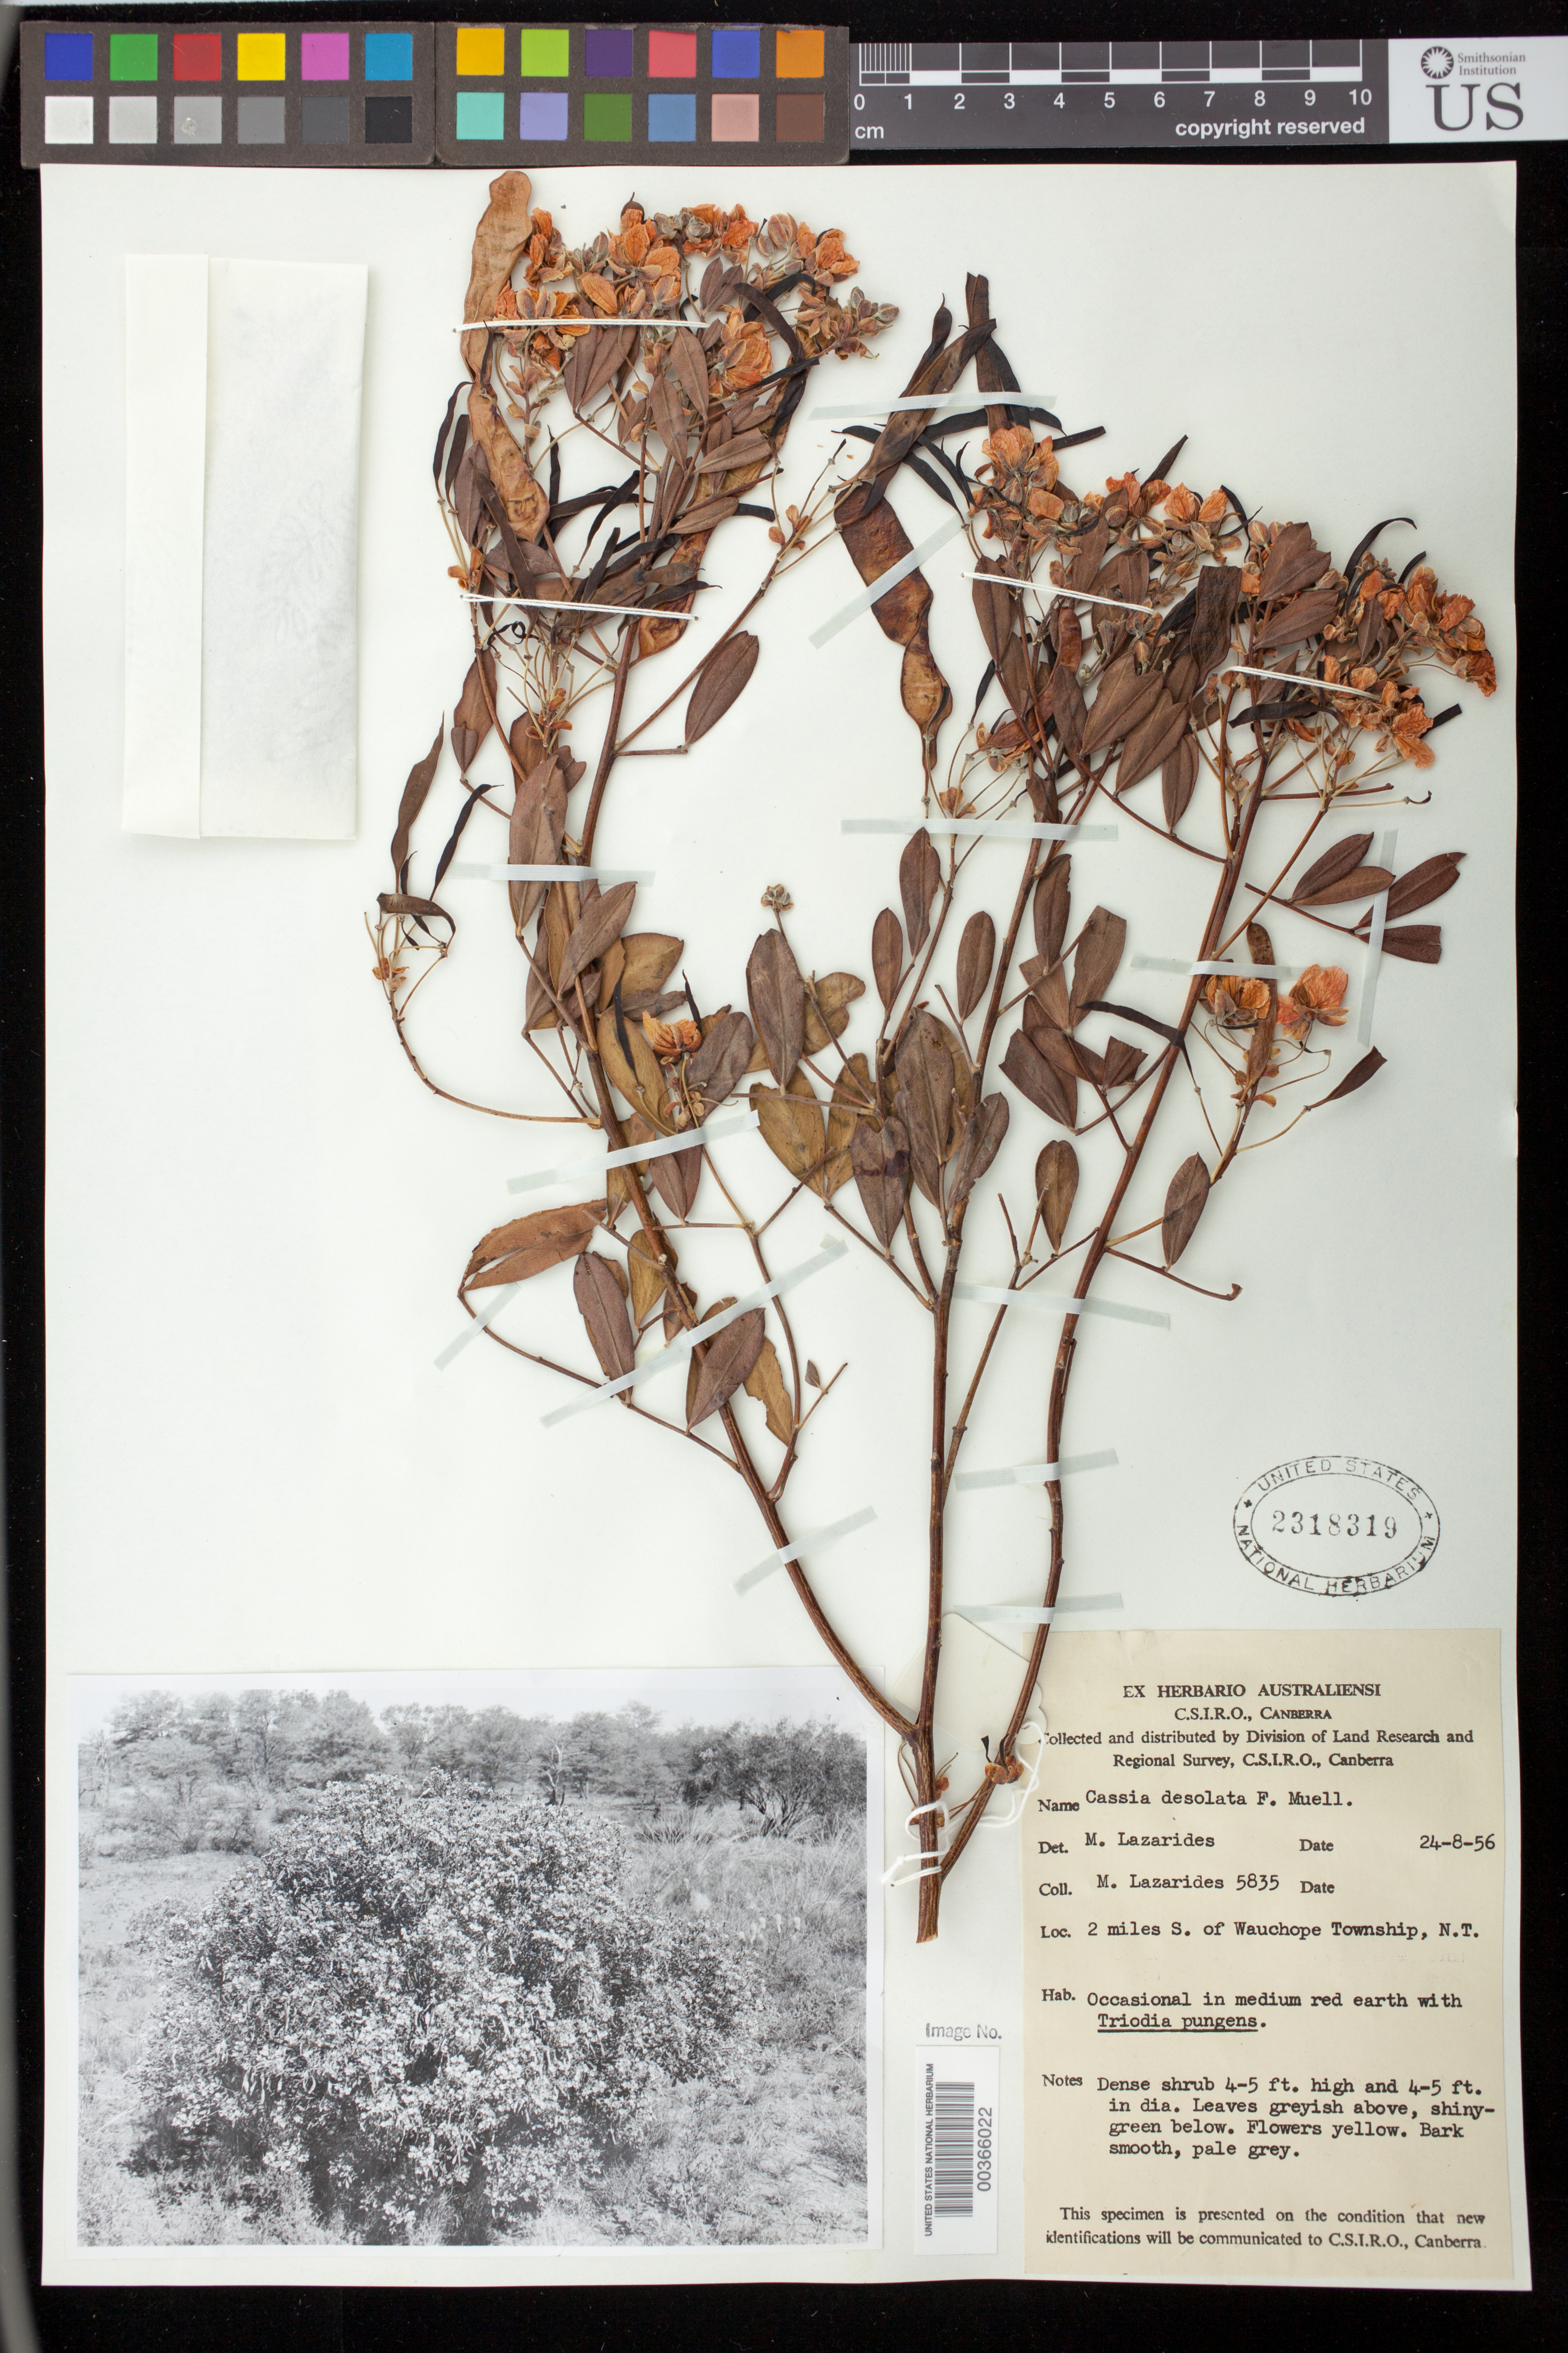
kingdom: Plantae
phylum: Tracheophyta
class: Magnoliopsida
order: Fabales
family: Fabaceae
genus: Senna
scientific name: Senna artemisioides subsp. x sturtii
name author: (R. Br.) Randell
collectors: M. Lazarides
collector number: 5835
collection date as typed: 24 Aug 1956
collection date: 1956-08-24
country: Australia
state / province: Northern Territory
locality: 2 mi s of wauchope township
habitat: In medium red earth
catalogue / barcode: US 2318319